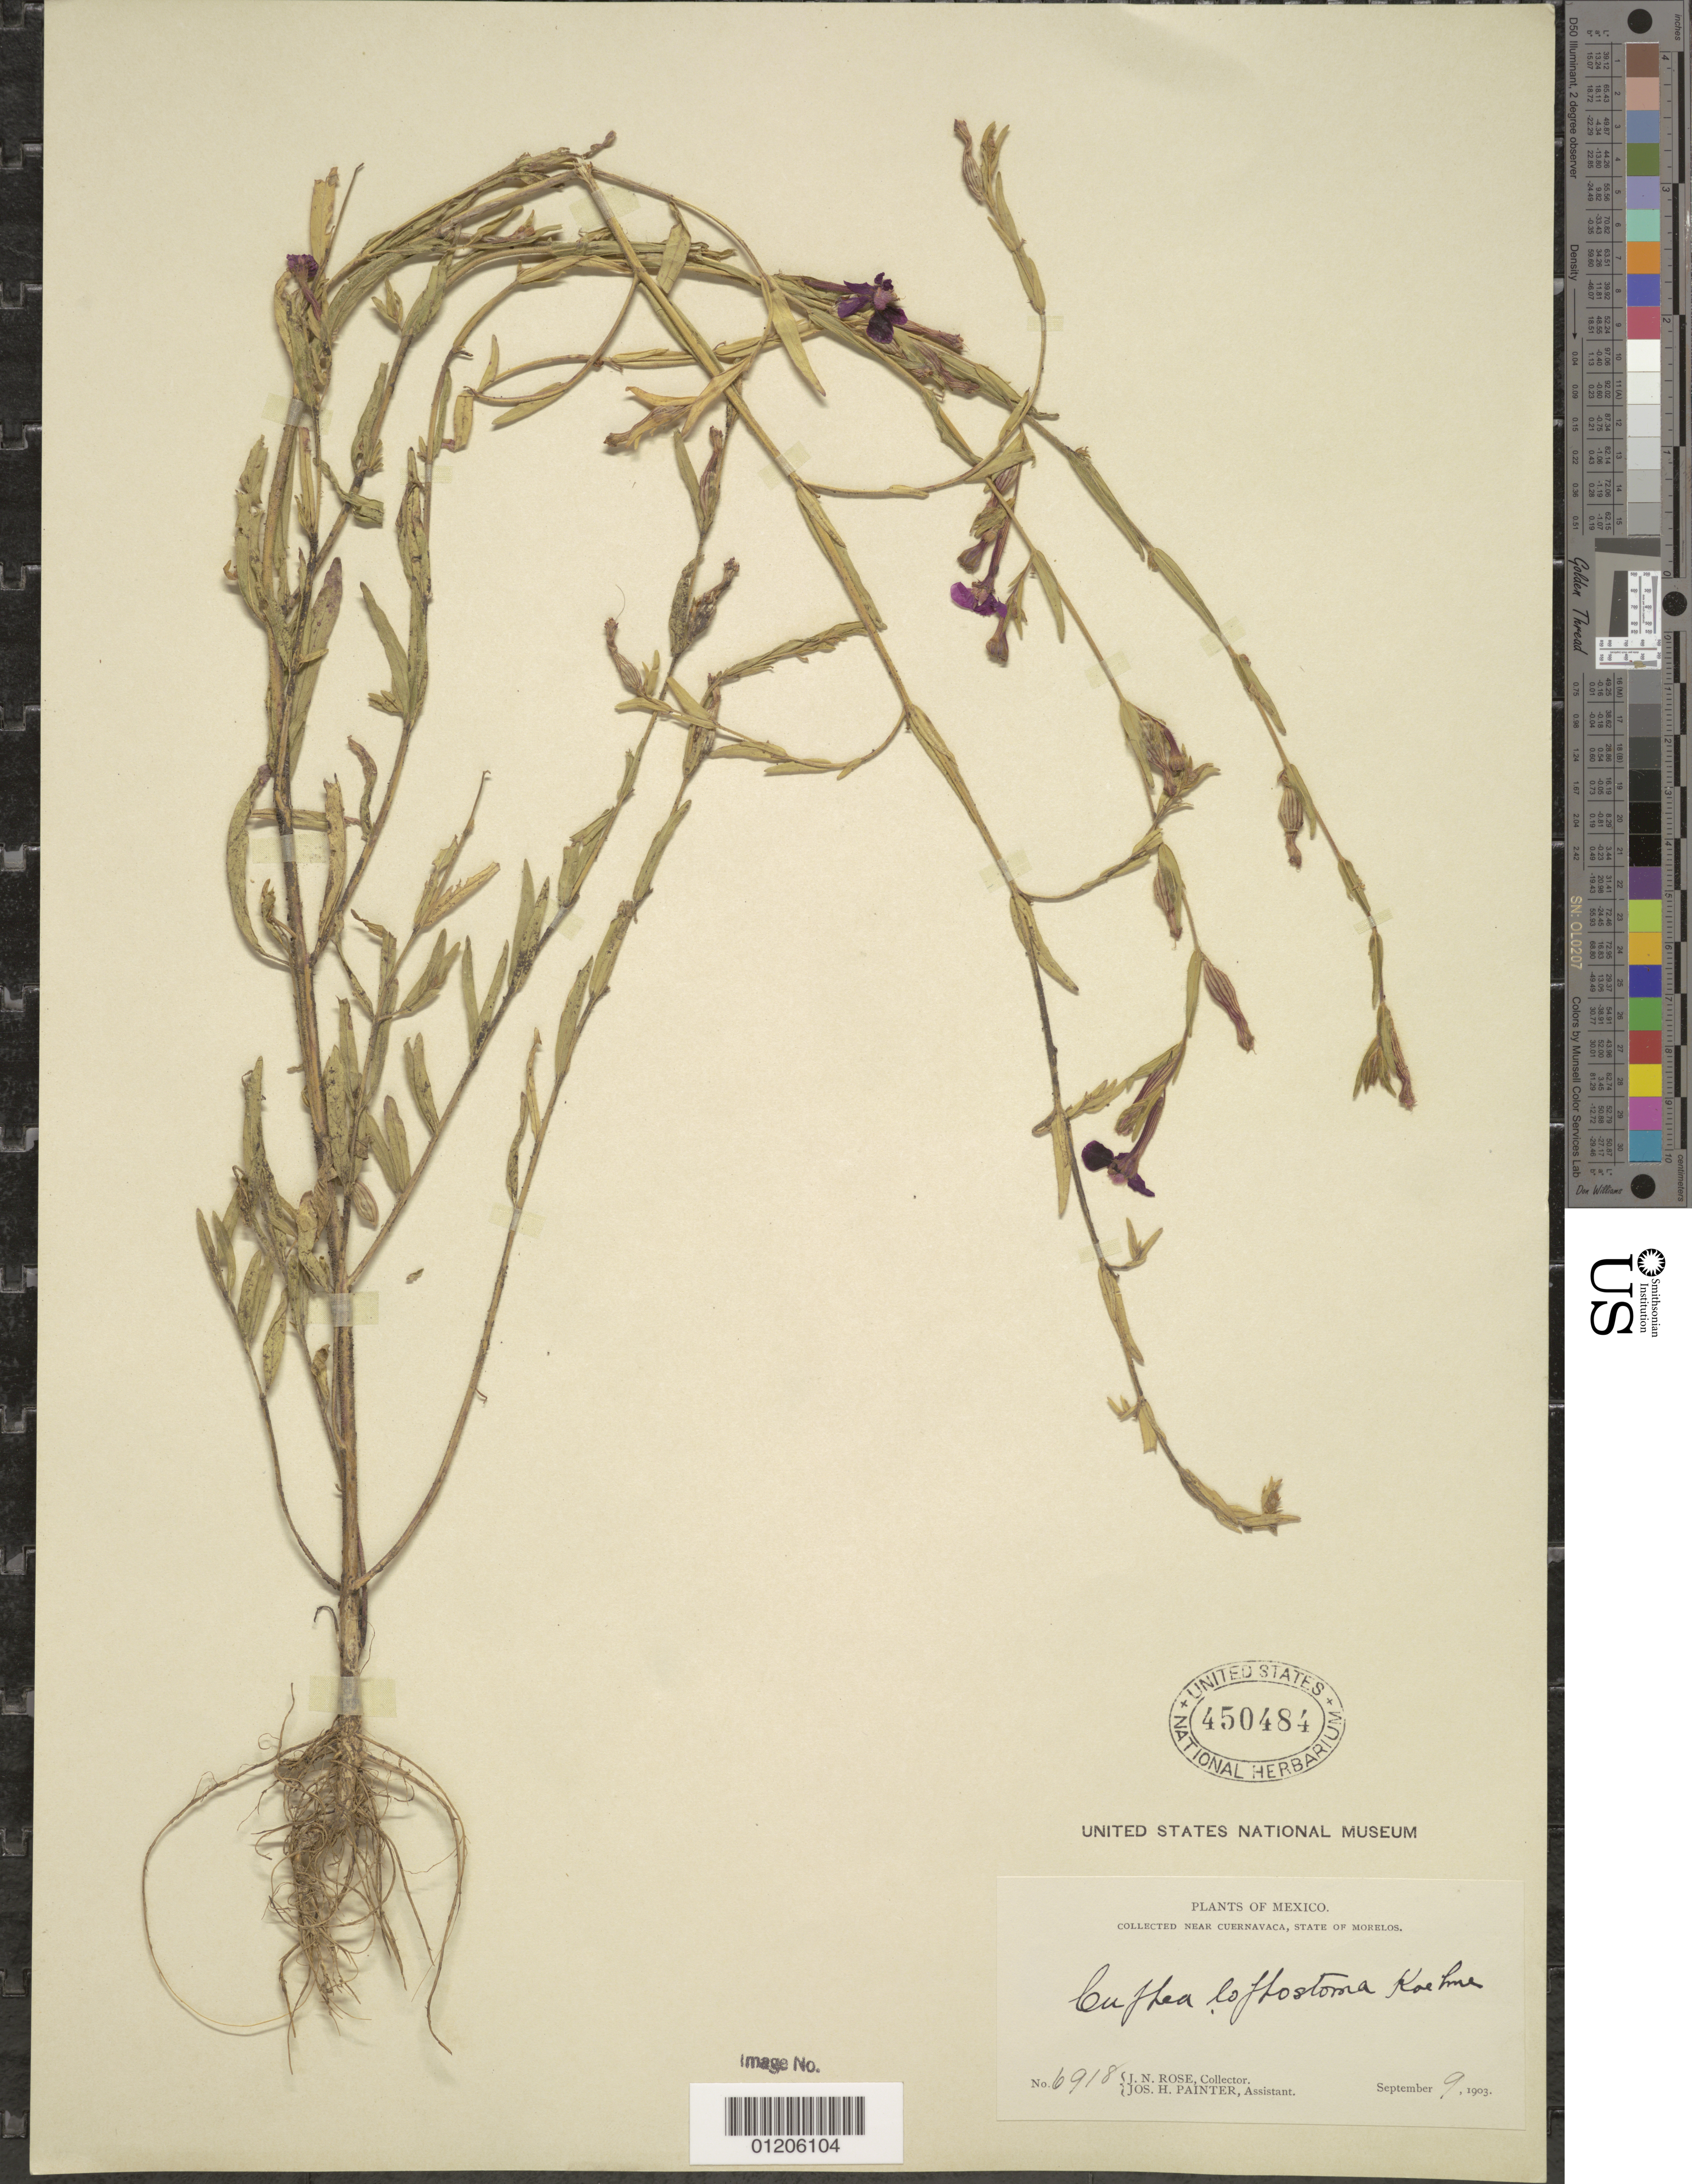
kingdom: Plantae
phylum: Tracheophyta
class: Magnoliopsida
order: Myrtales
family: Lythraceae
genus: Cuphea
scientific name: Cuphea lophostoma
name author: Koehne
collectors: J. N. Rose & J. H. Painter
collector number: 6918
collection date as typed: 09 Sep 1903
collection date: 1903-09-09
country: Mexico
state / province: Morelos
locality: Near Cuernavaca.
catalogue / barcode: US 450484